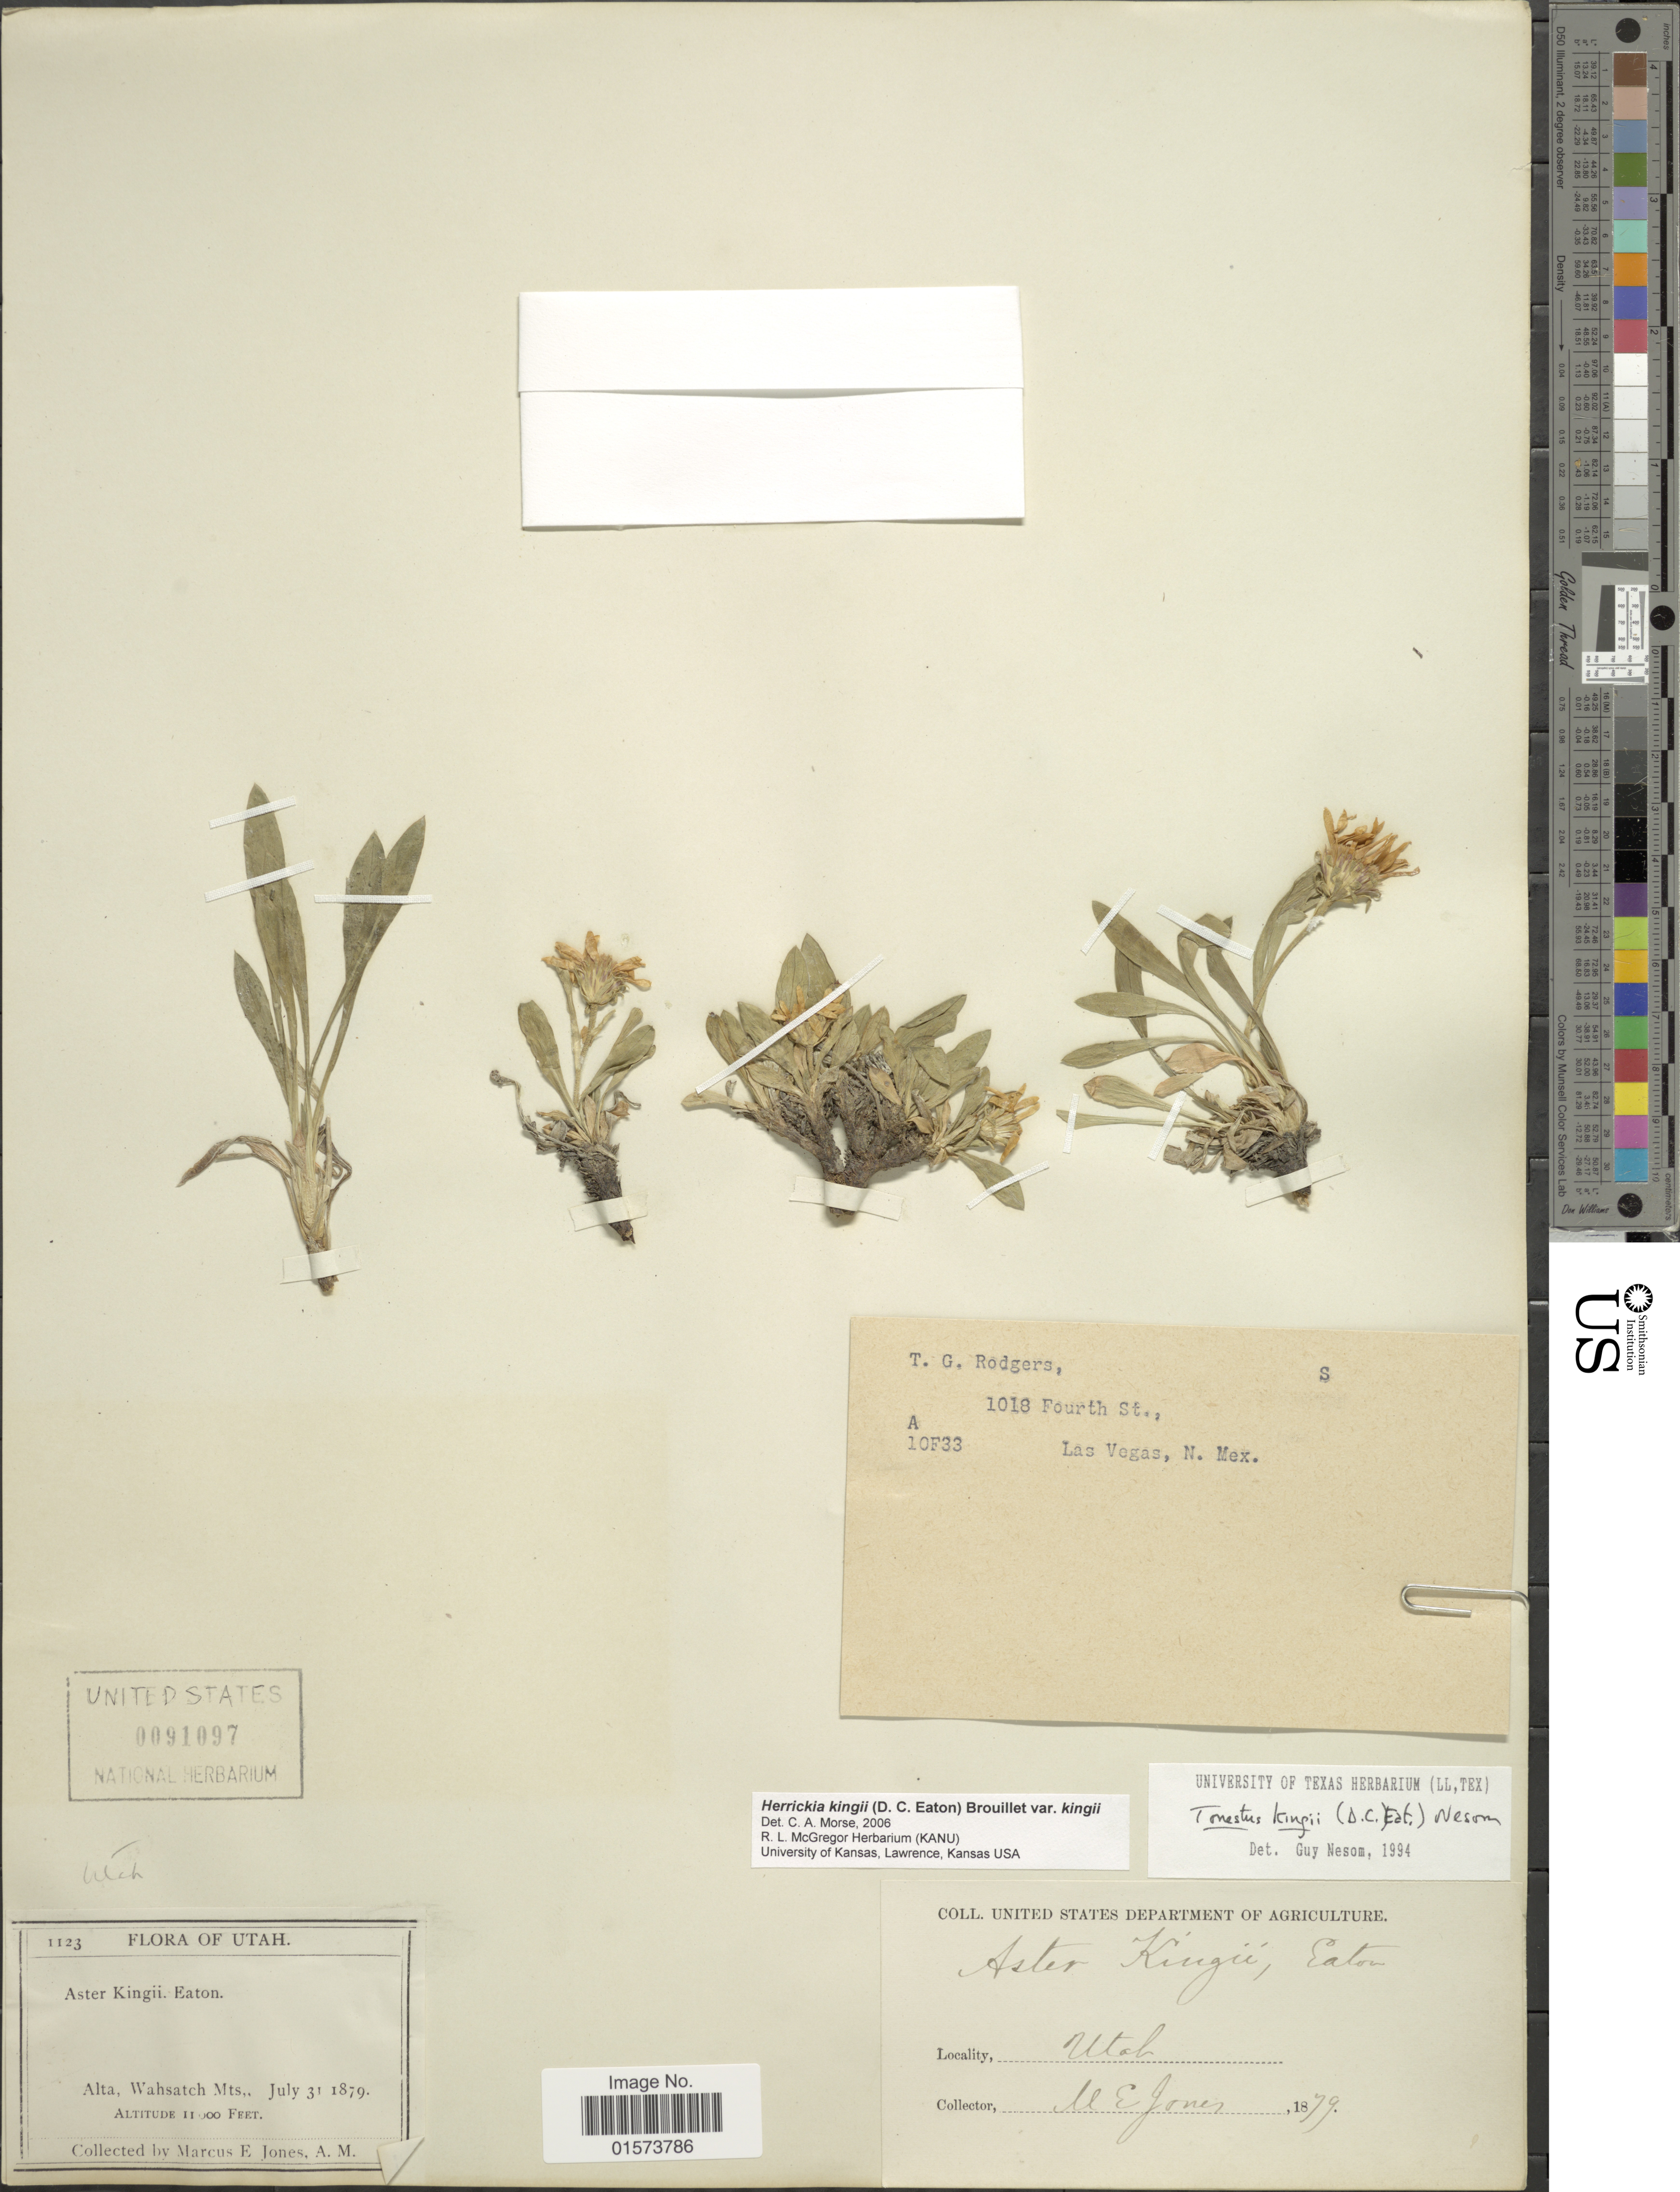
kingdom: Plantae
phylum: Tracheophyta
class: Magnoliopsida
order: Asterales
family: Asteraceae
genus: Tonestus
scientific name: Tonestus kingii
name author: (D.C. Eaton) G.L. Nesom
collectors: M. E. Jones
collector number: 1123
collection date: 1879-07-31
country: United States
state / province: Utah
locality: Alta, Wahsatch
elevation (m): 3353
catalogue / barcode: US 91097